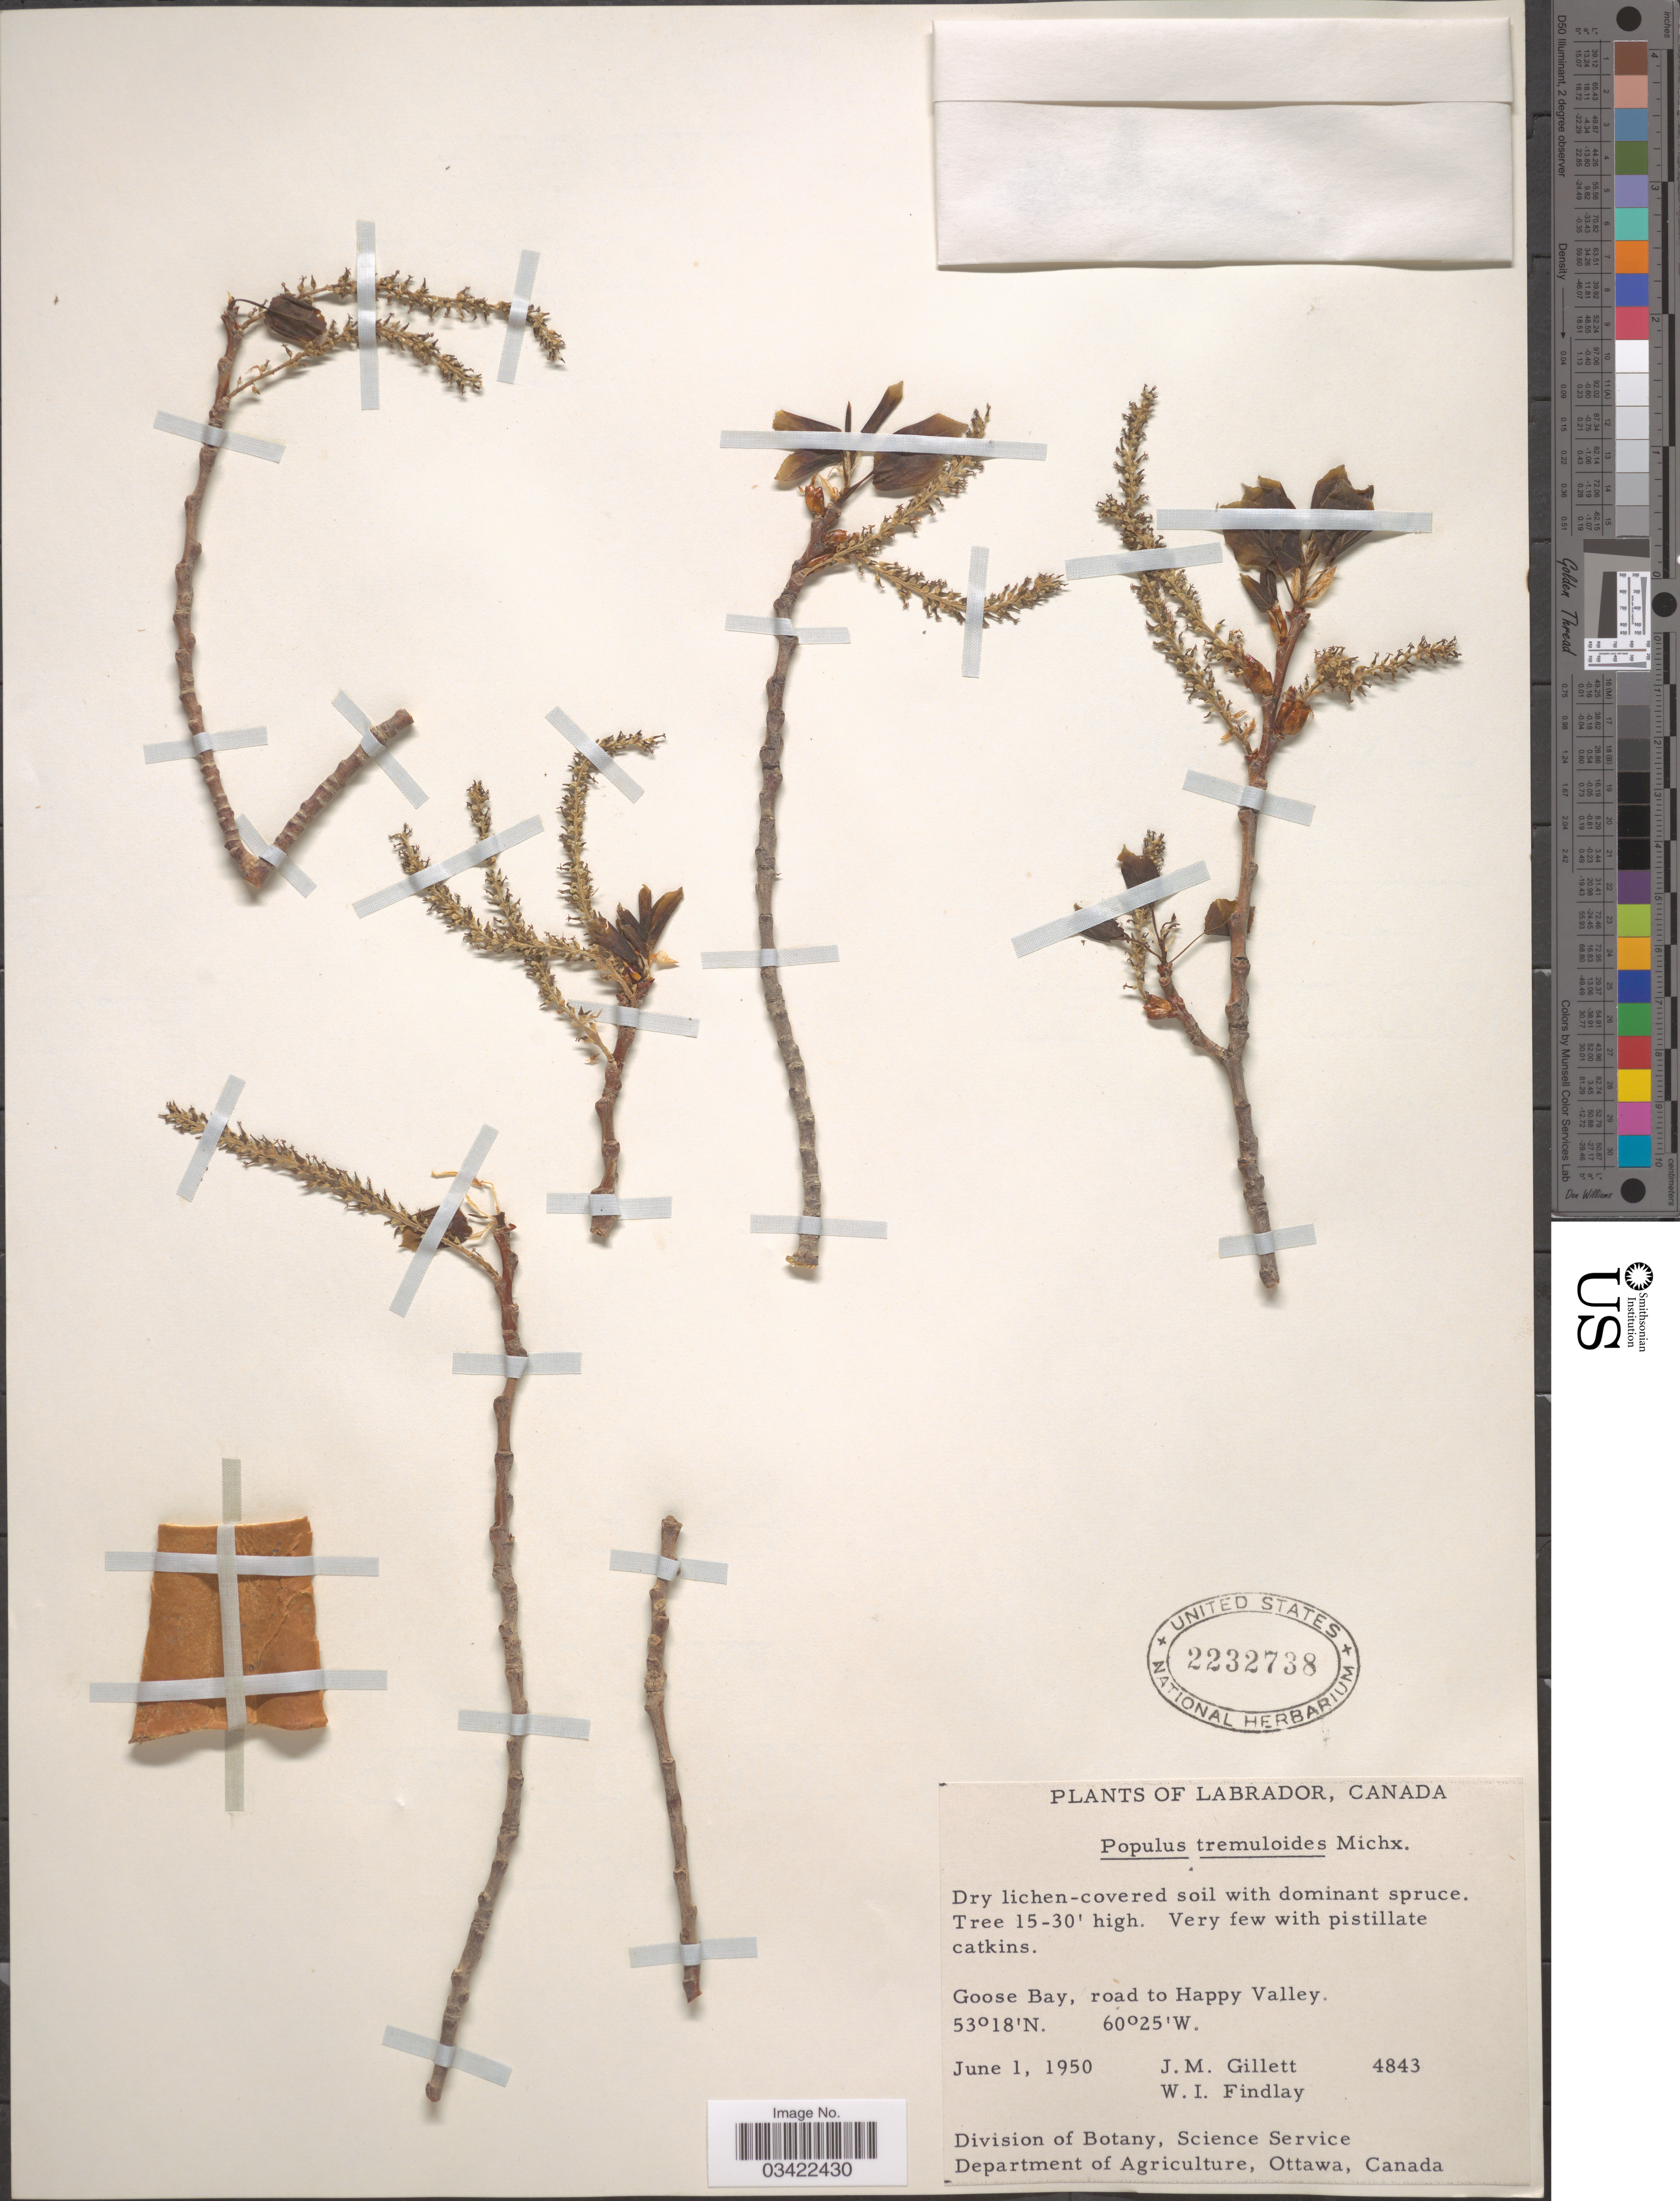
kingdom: Plantae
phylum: Tracheophyta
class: Magnoliopsida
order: Malpighiales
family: Salicaceae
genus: Populus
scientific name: Populus tremuloides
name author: Michx.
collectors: J. M. Gillett & W. Findlay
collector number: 4843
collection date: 1950-06-01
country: Canada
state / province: Newfoundland and Labrador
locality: Labrador. Goose Bay, road to Happy Valley.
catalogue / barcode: US 2232738